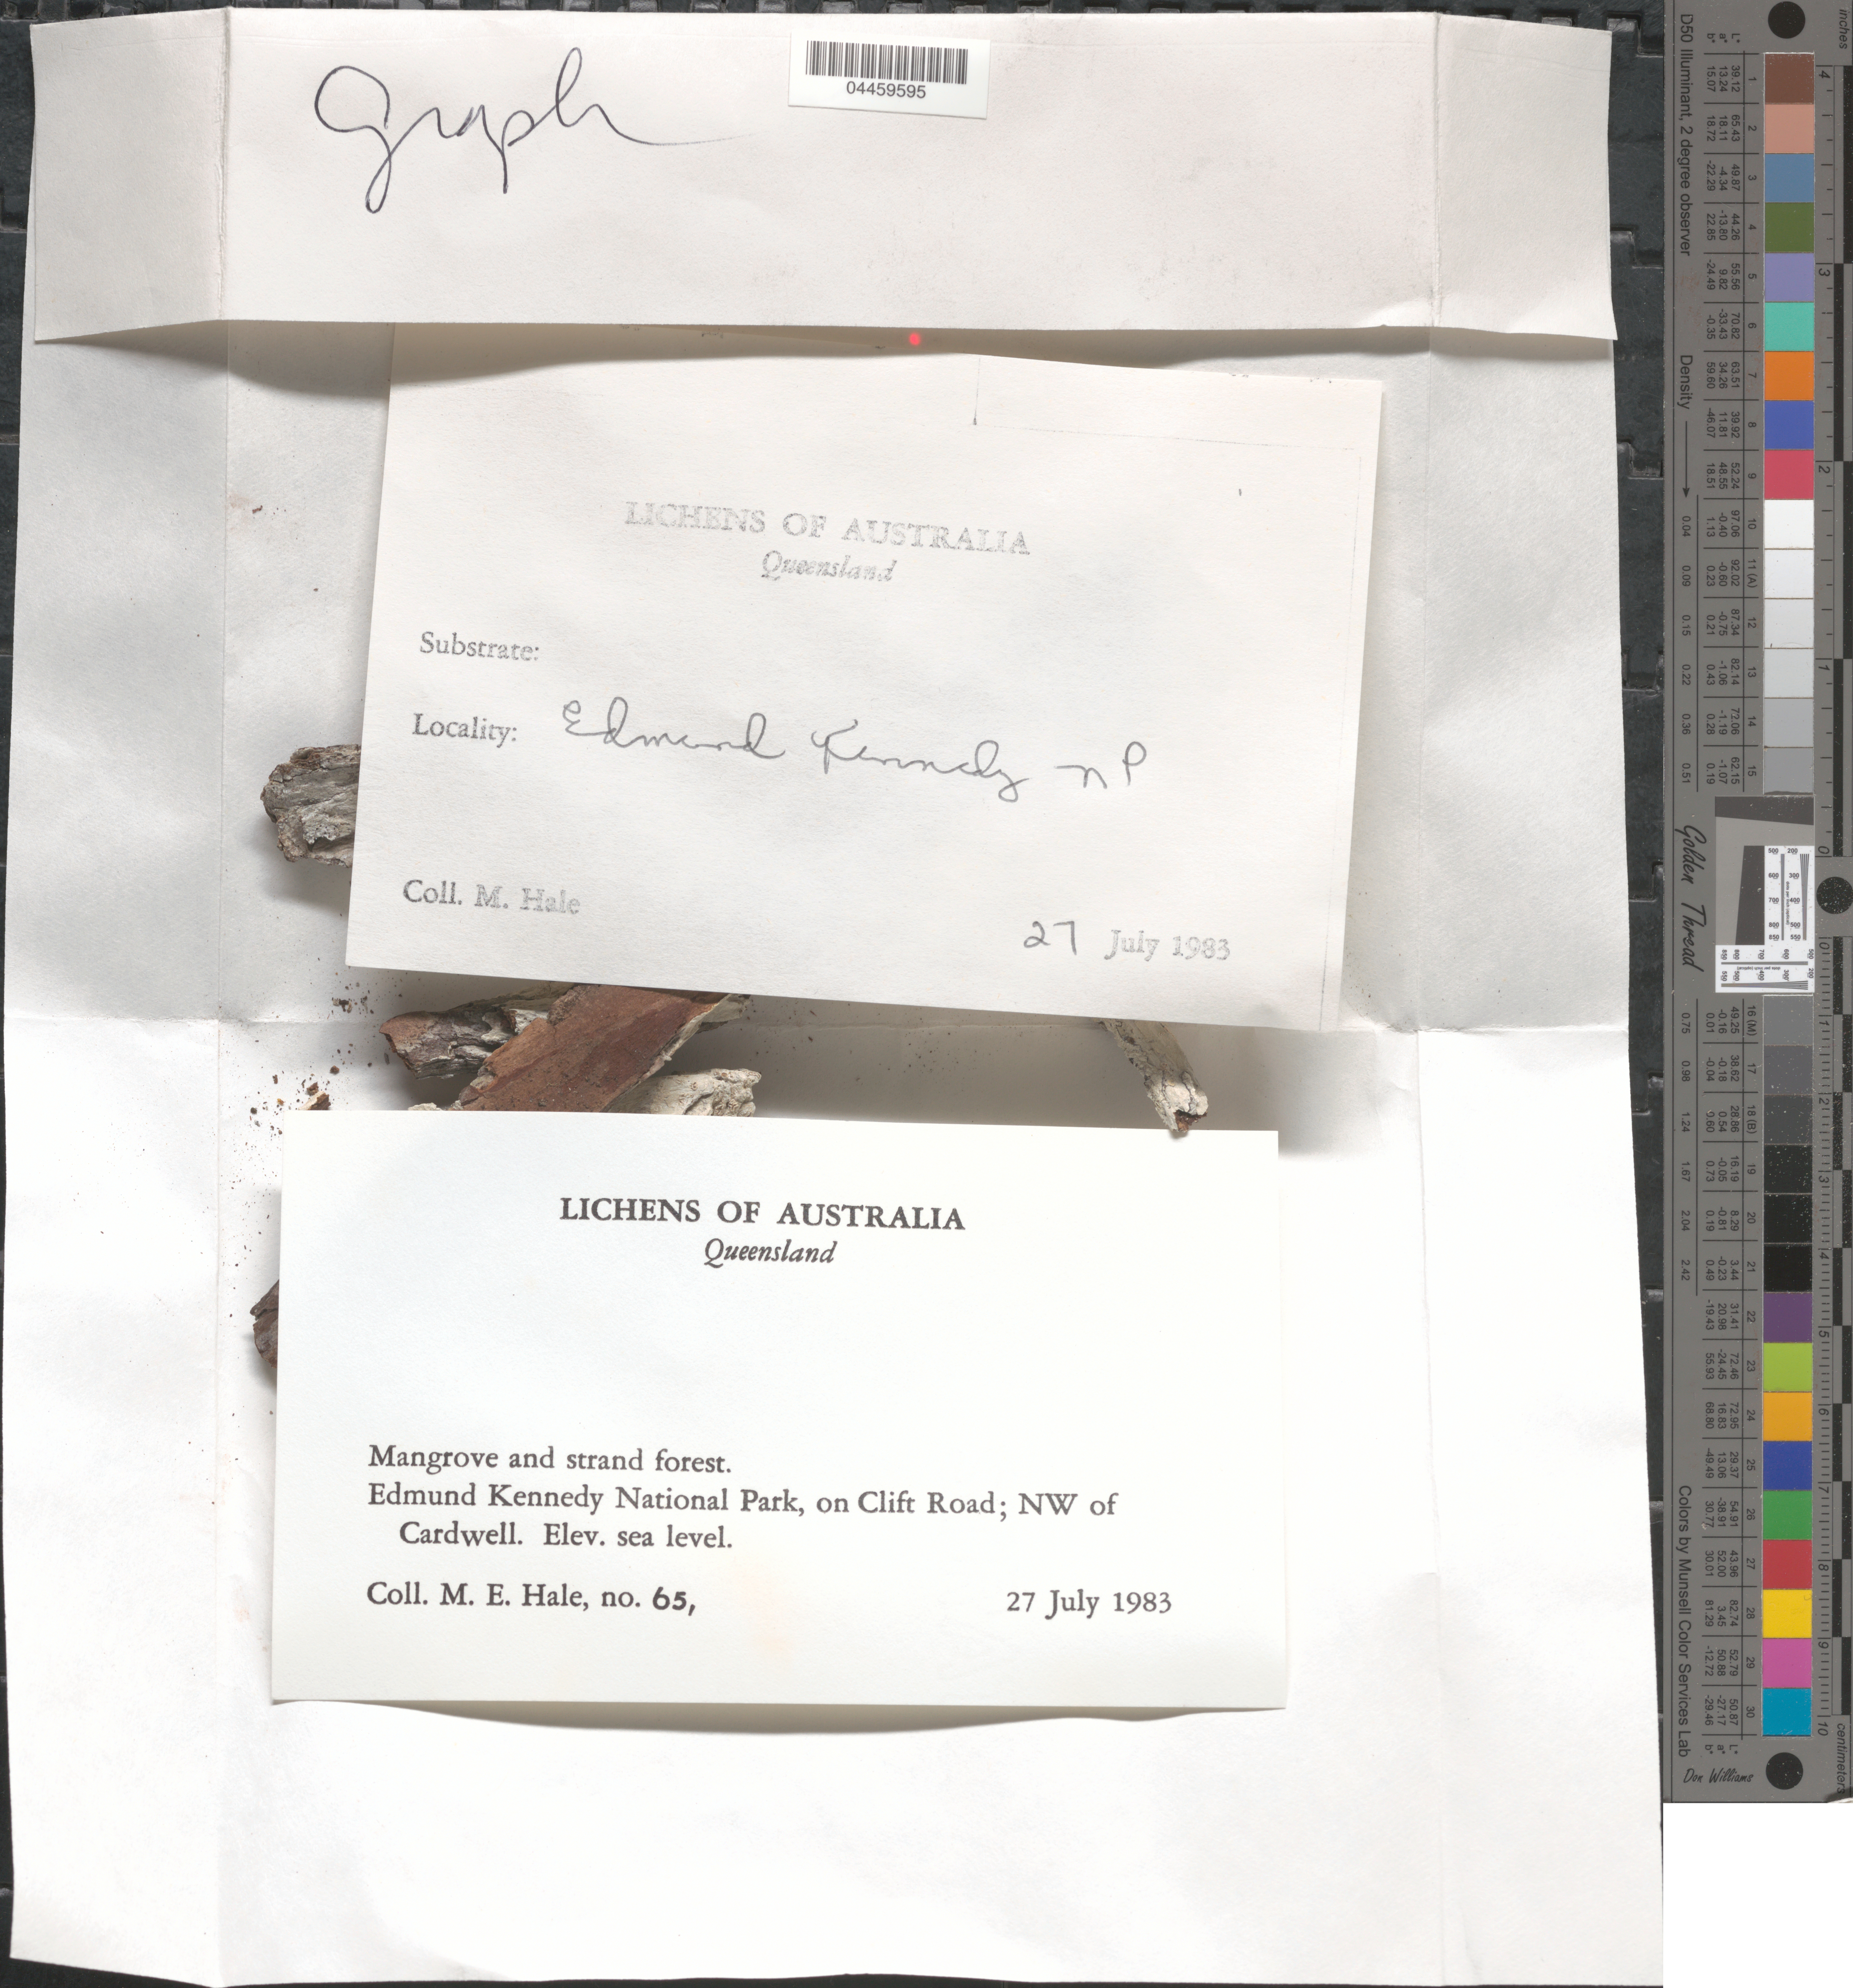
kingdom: Fungi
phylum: Ascomycota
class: Lecanoromycetes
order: Ostropales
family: Graphidaceae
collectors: M. Hale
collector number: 65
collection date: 1983-07-27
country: Australia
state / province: Queensland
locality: Edmund Kennedy National Park, on Clift Road; NW of Cardwell .